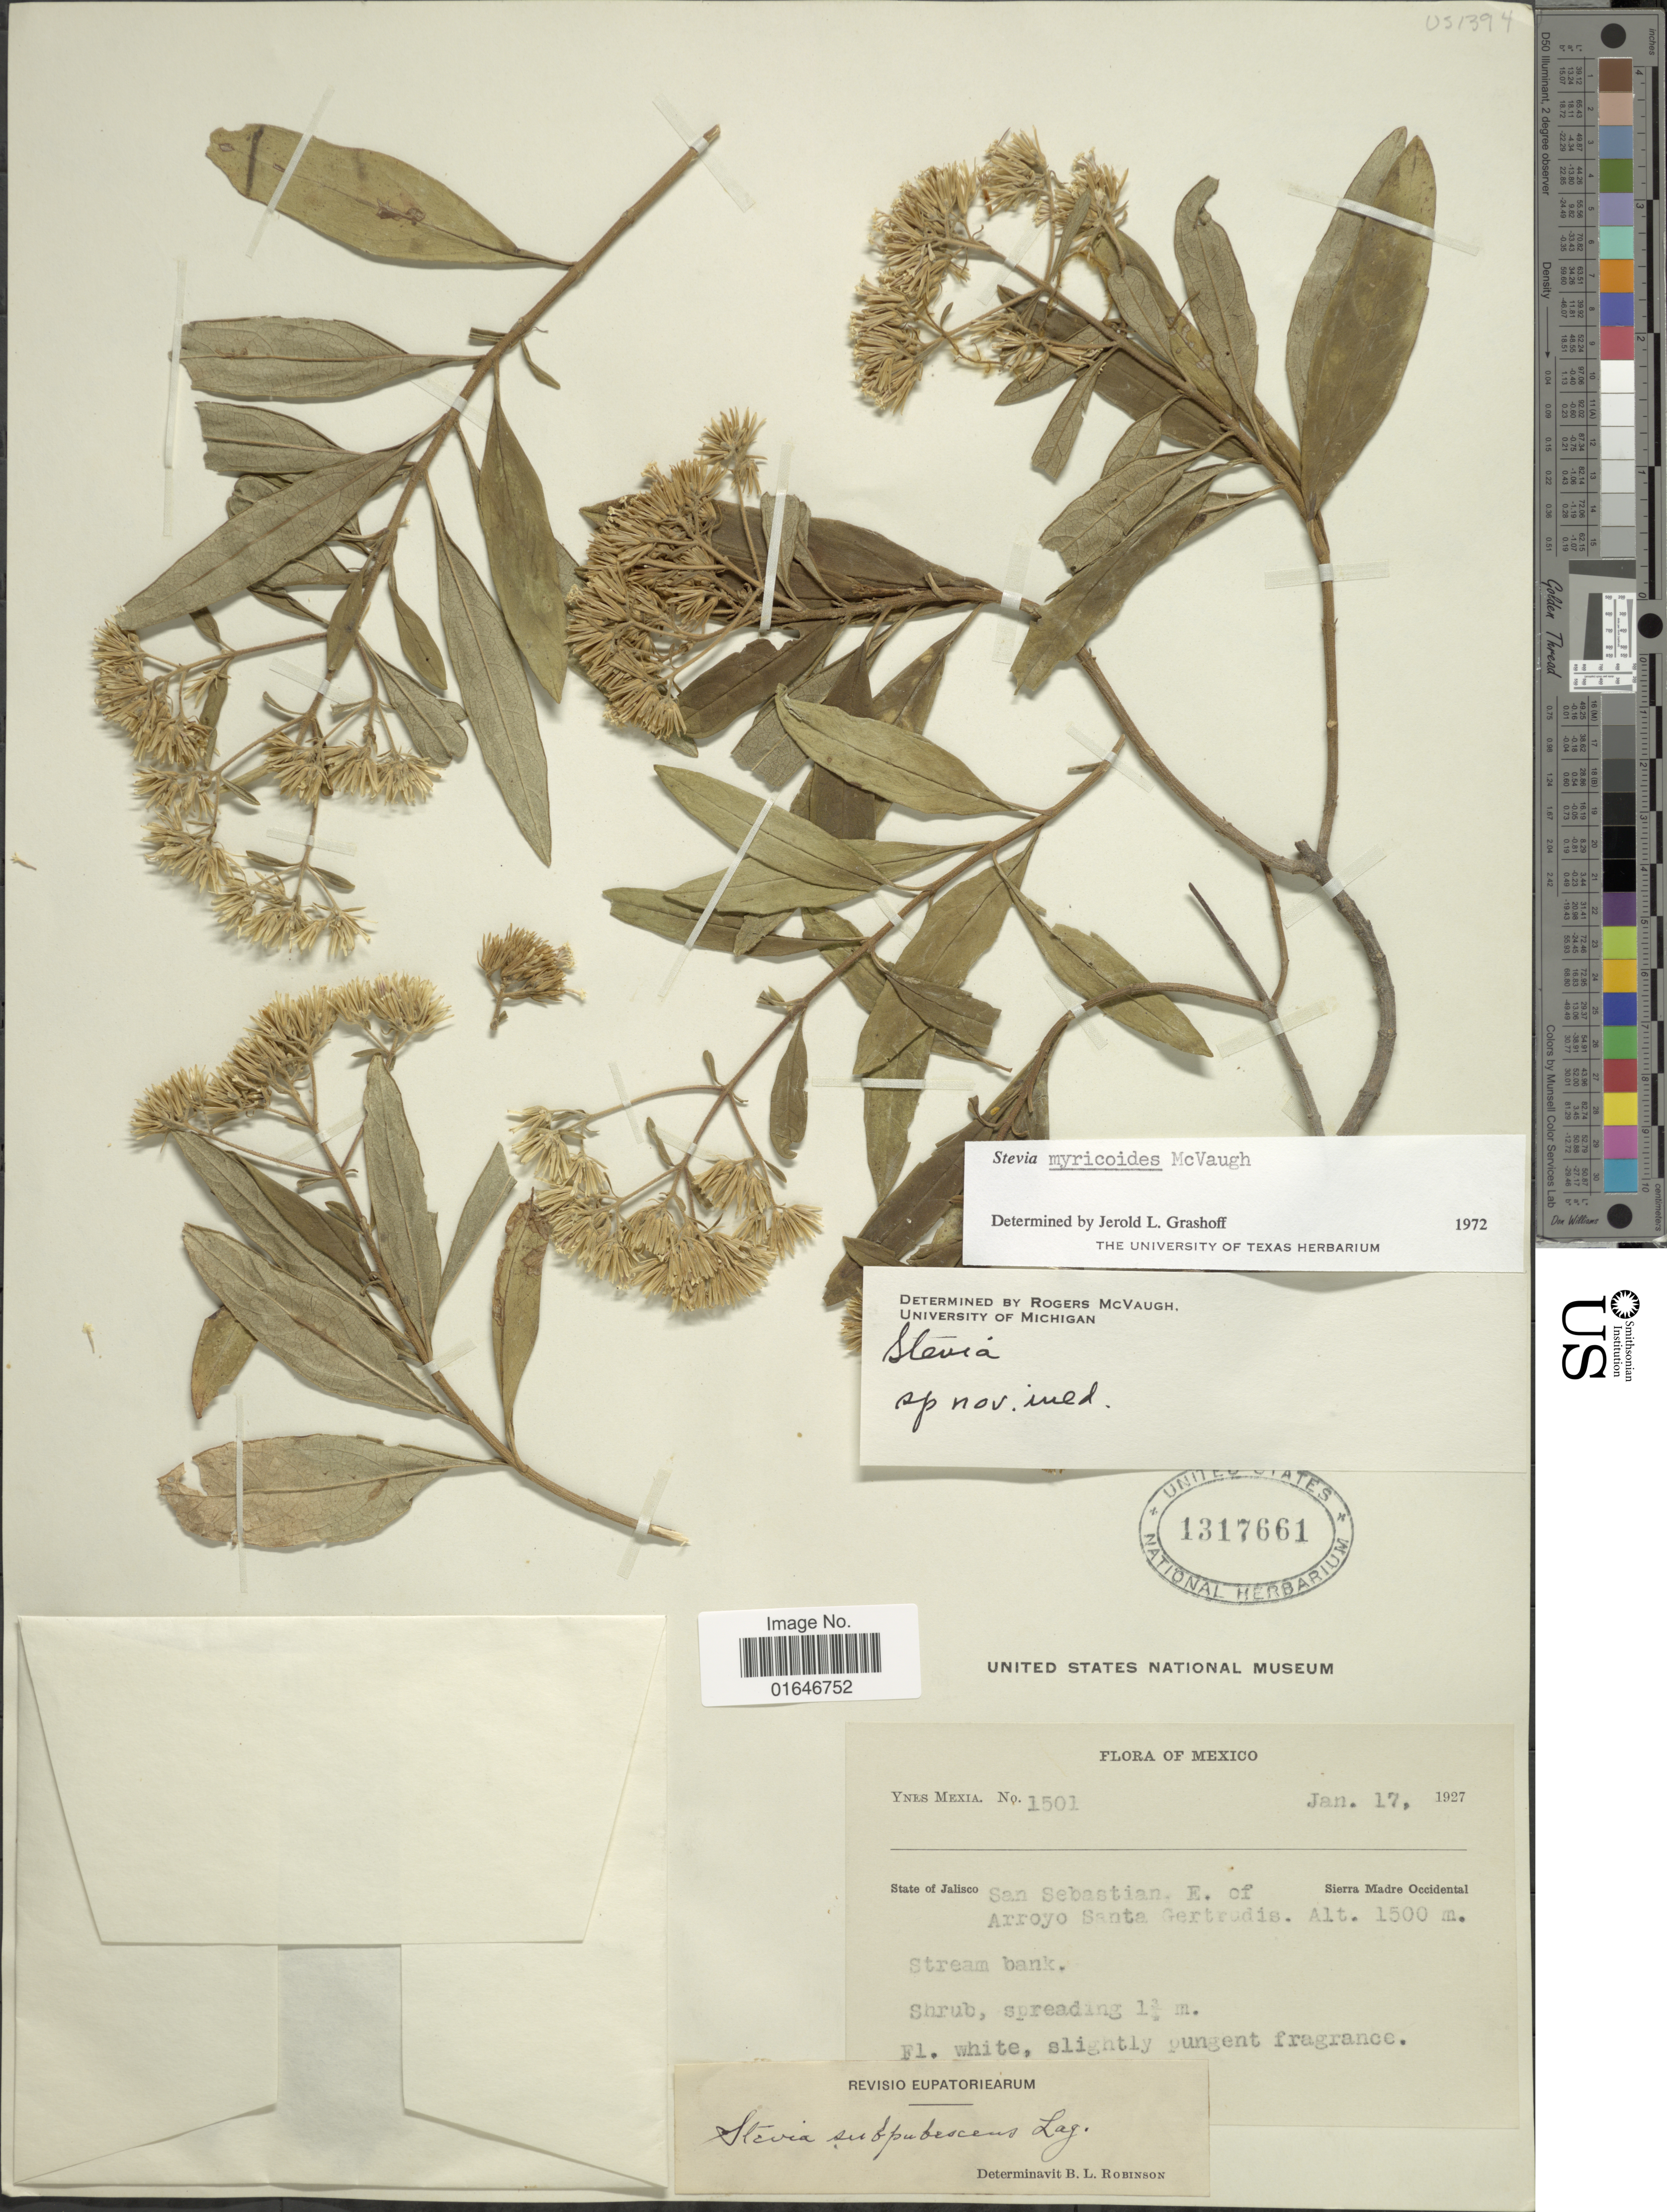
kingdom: Plantae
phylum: Tracheophyta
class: Magnoliopsida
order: Asterales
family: Asteraceae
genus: Stevia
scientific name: Stevia myricoides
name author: Mc Vaugh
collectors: Y. Mexia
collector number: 1501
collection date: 1927-01-17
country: Mexico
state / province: Jalisco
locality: San Sebastian, E. of Arroyo Santa Gertrudis, Sierra Madre Occidental, stream bank.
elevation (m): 1500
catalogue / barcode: US 1317661